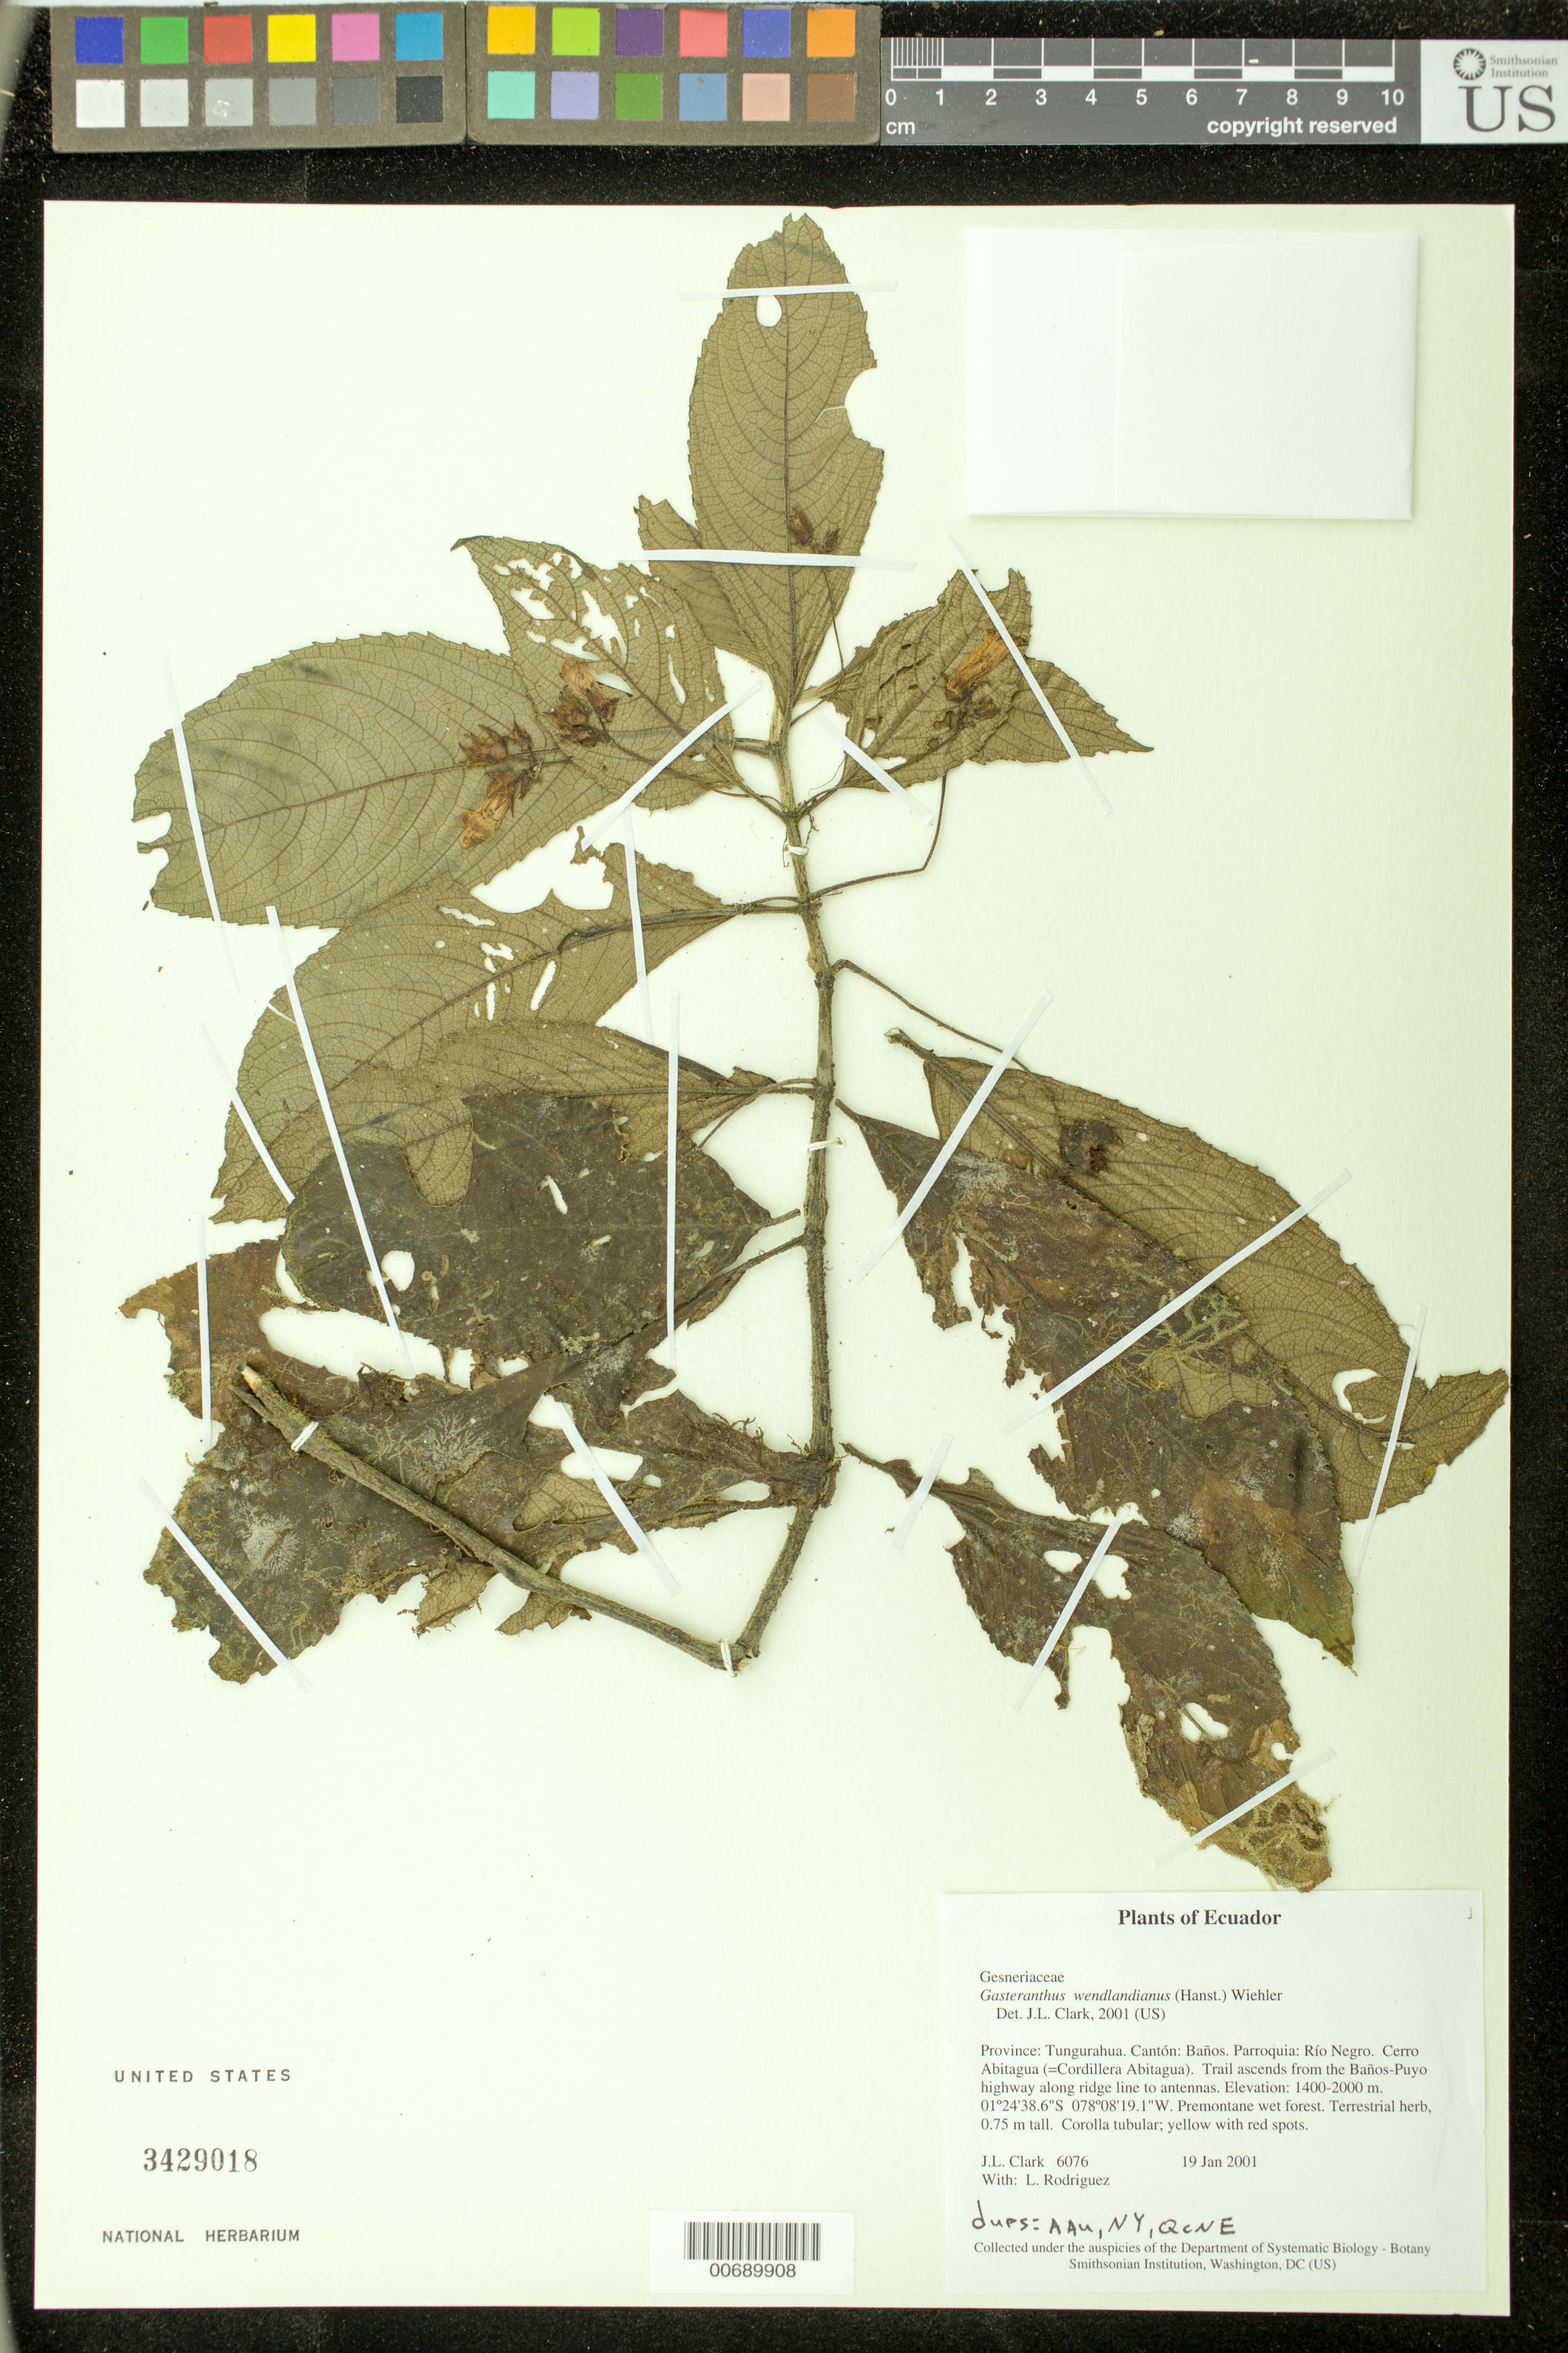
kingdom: Plantae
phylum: Tracheophyta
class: Magnoliopsida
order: Lamiales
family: Gesneriaceae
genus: Gasteranthus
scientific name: Gasteranthus wendlandianus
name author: (Hanst.) Wiehler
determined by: Clark, J. L., (SEL), The Marie Selby Botanical Garden (UNITED STATES)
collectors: J. L. Clark & L. Rodriguez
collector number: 06076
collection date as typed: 19 Jan 2001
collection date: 2001-01-19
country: Ecuador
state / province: Tungurahua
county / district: Baños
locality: Parroquia: Río Negro. Cerro Abitagua (=Cordillera Abitagua). Trail ascends from the Baños-Puyo highway along ridge line to antennas.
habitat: Premontane wet forest.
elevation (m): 1400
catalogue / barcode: US 3429018